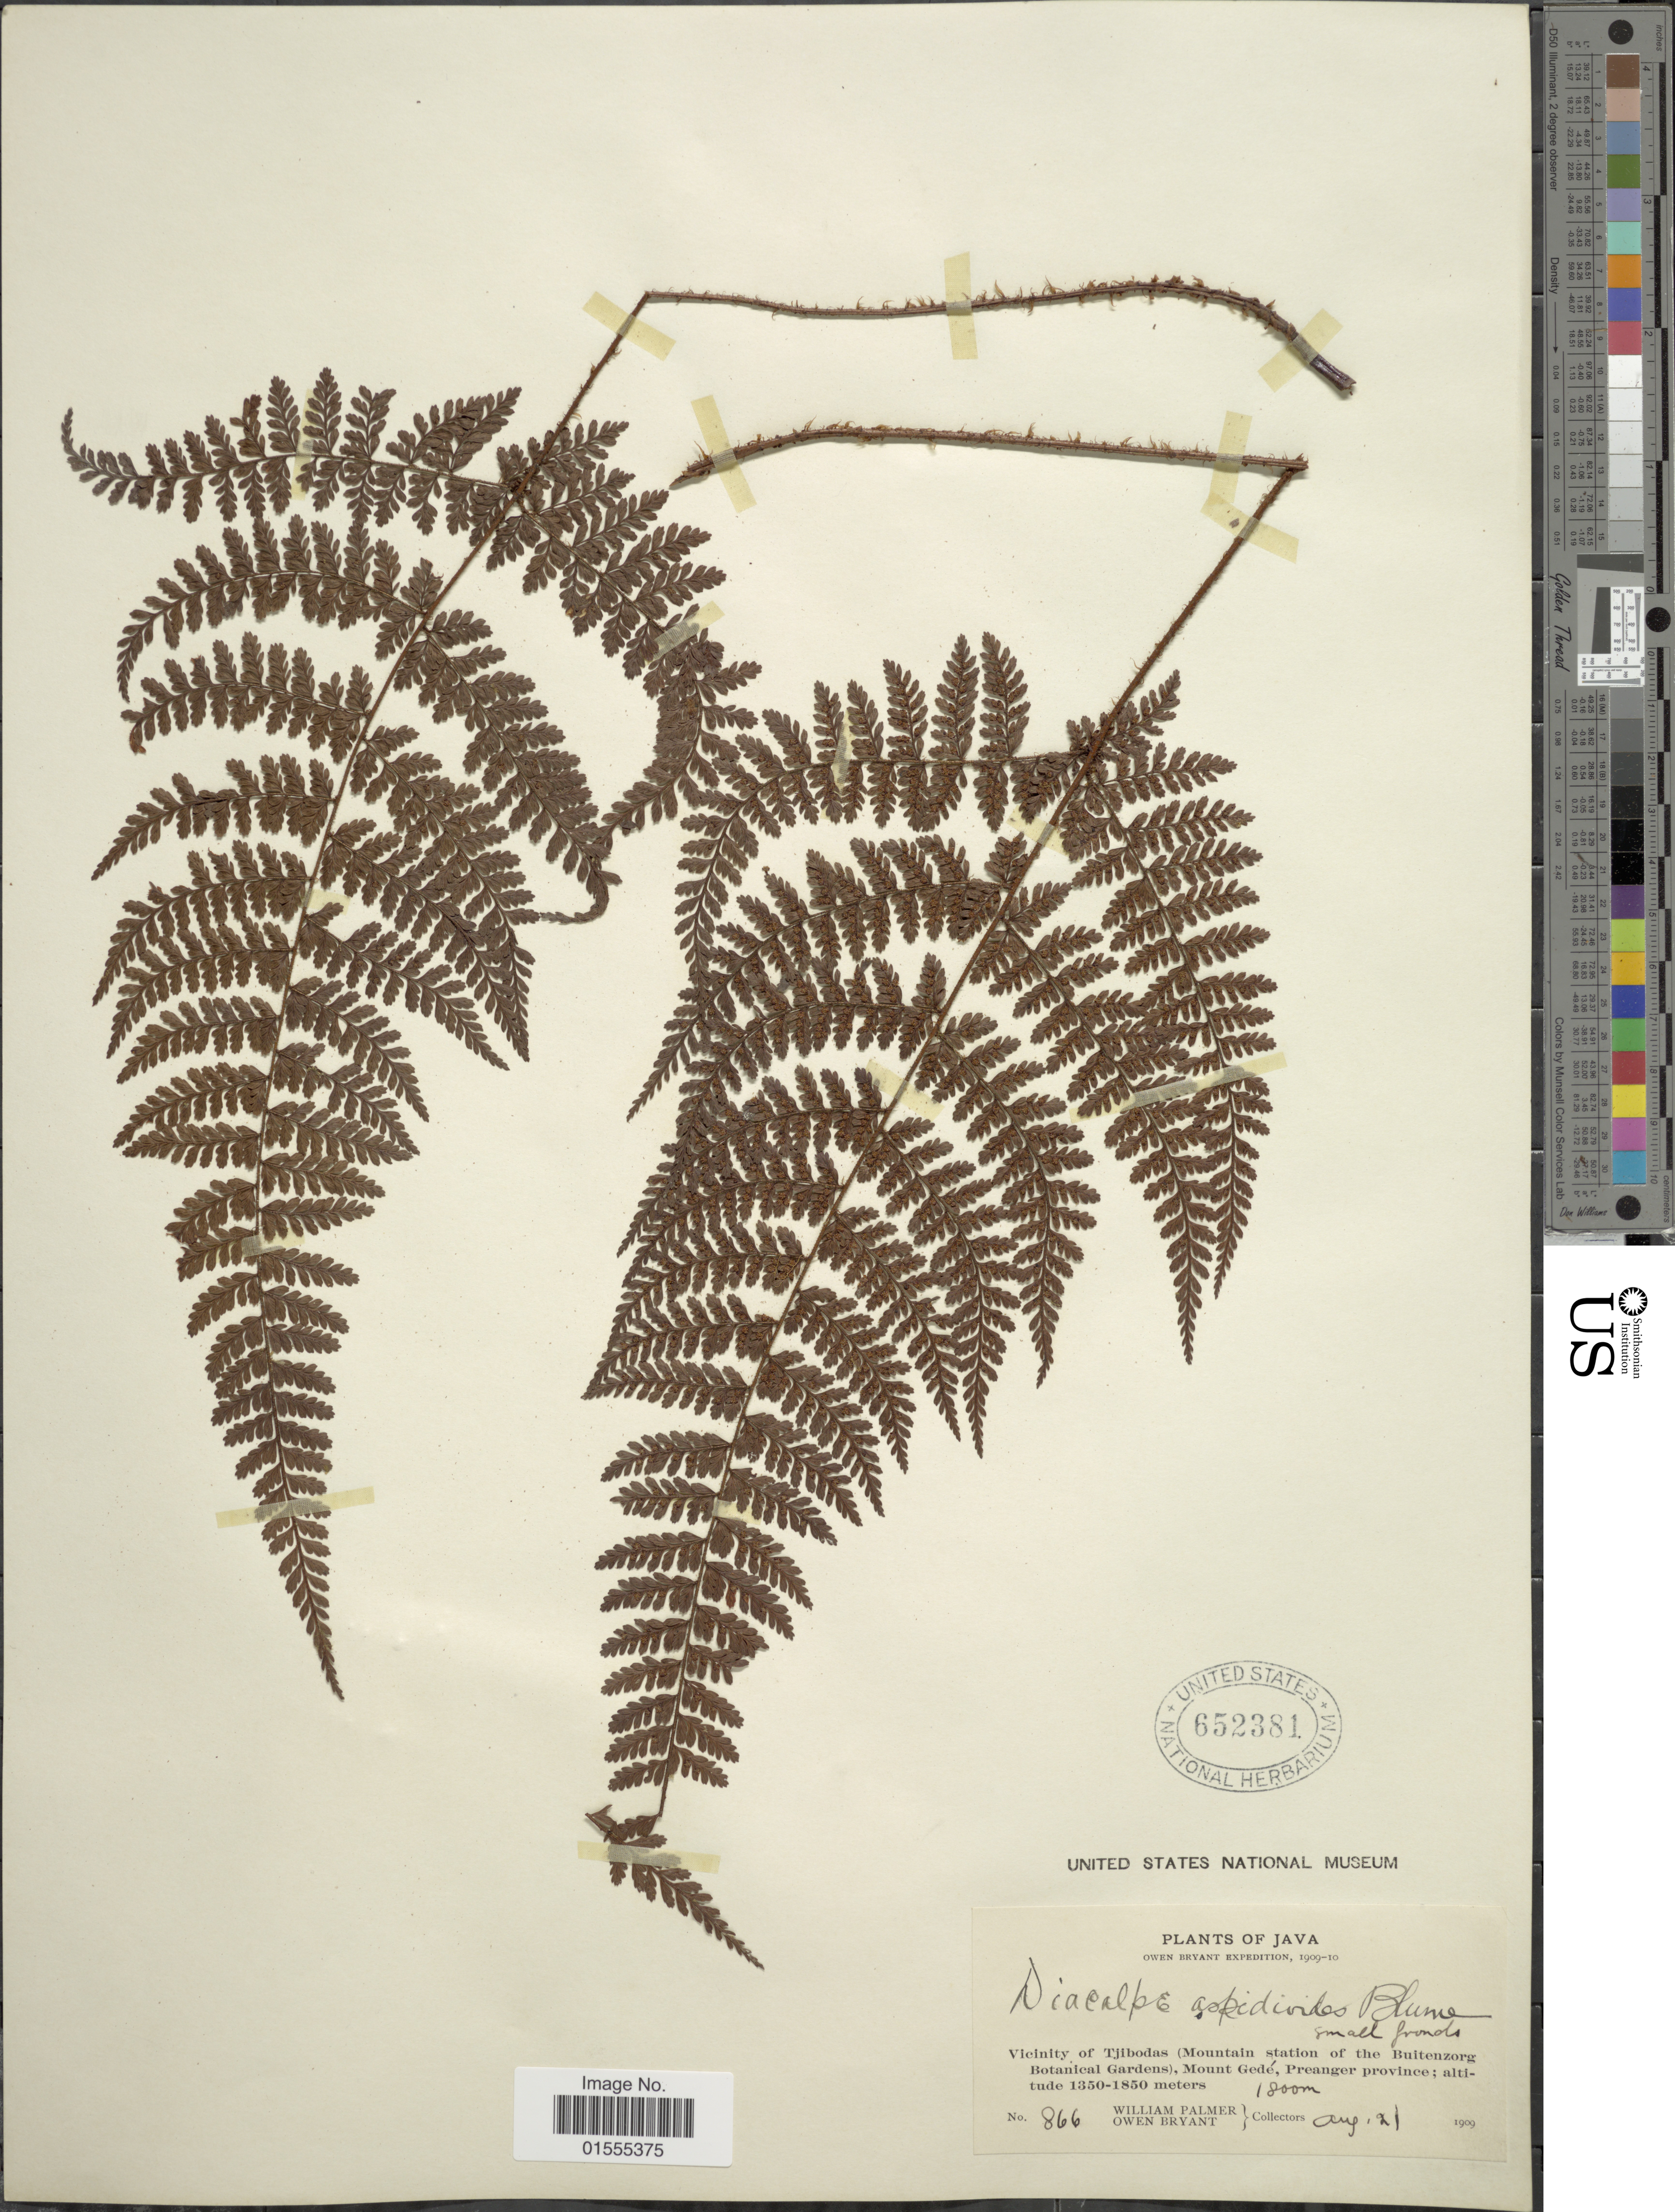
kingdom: Plantae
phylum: Tracheophyta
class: Polypodiopsida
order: Polypodiales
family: Dryopteridaceae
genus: Dryopteris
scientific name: Dryopteris pseudocaenopteris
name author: (Kunze) Li Bing Zhang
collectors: W. Palmer & O. Bryant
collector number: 866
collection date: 1909-08-21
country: Indonesia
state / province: Java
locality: Vicinity of Tjibodas (Mountain station of the Buitenzorg Botanical Gardens), Mount Gedé, Preanger province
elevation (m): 1800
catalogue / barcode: US 652381